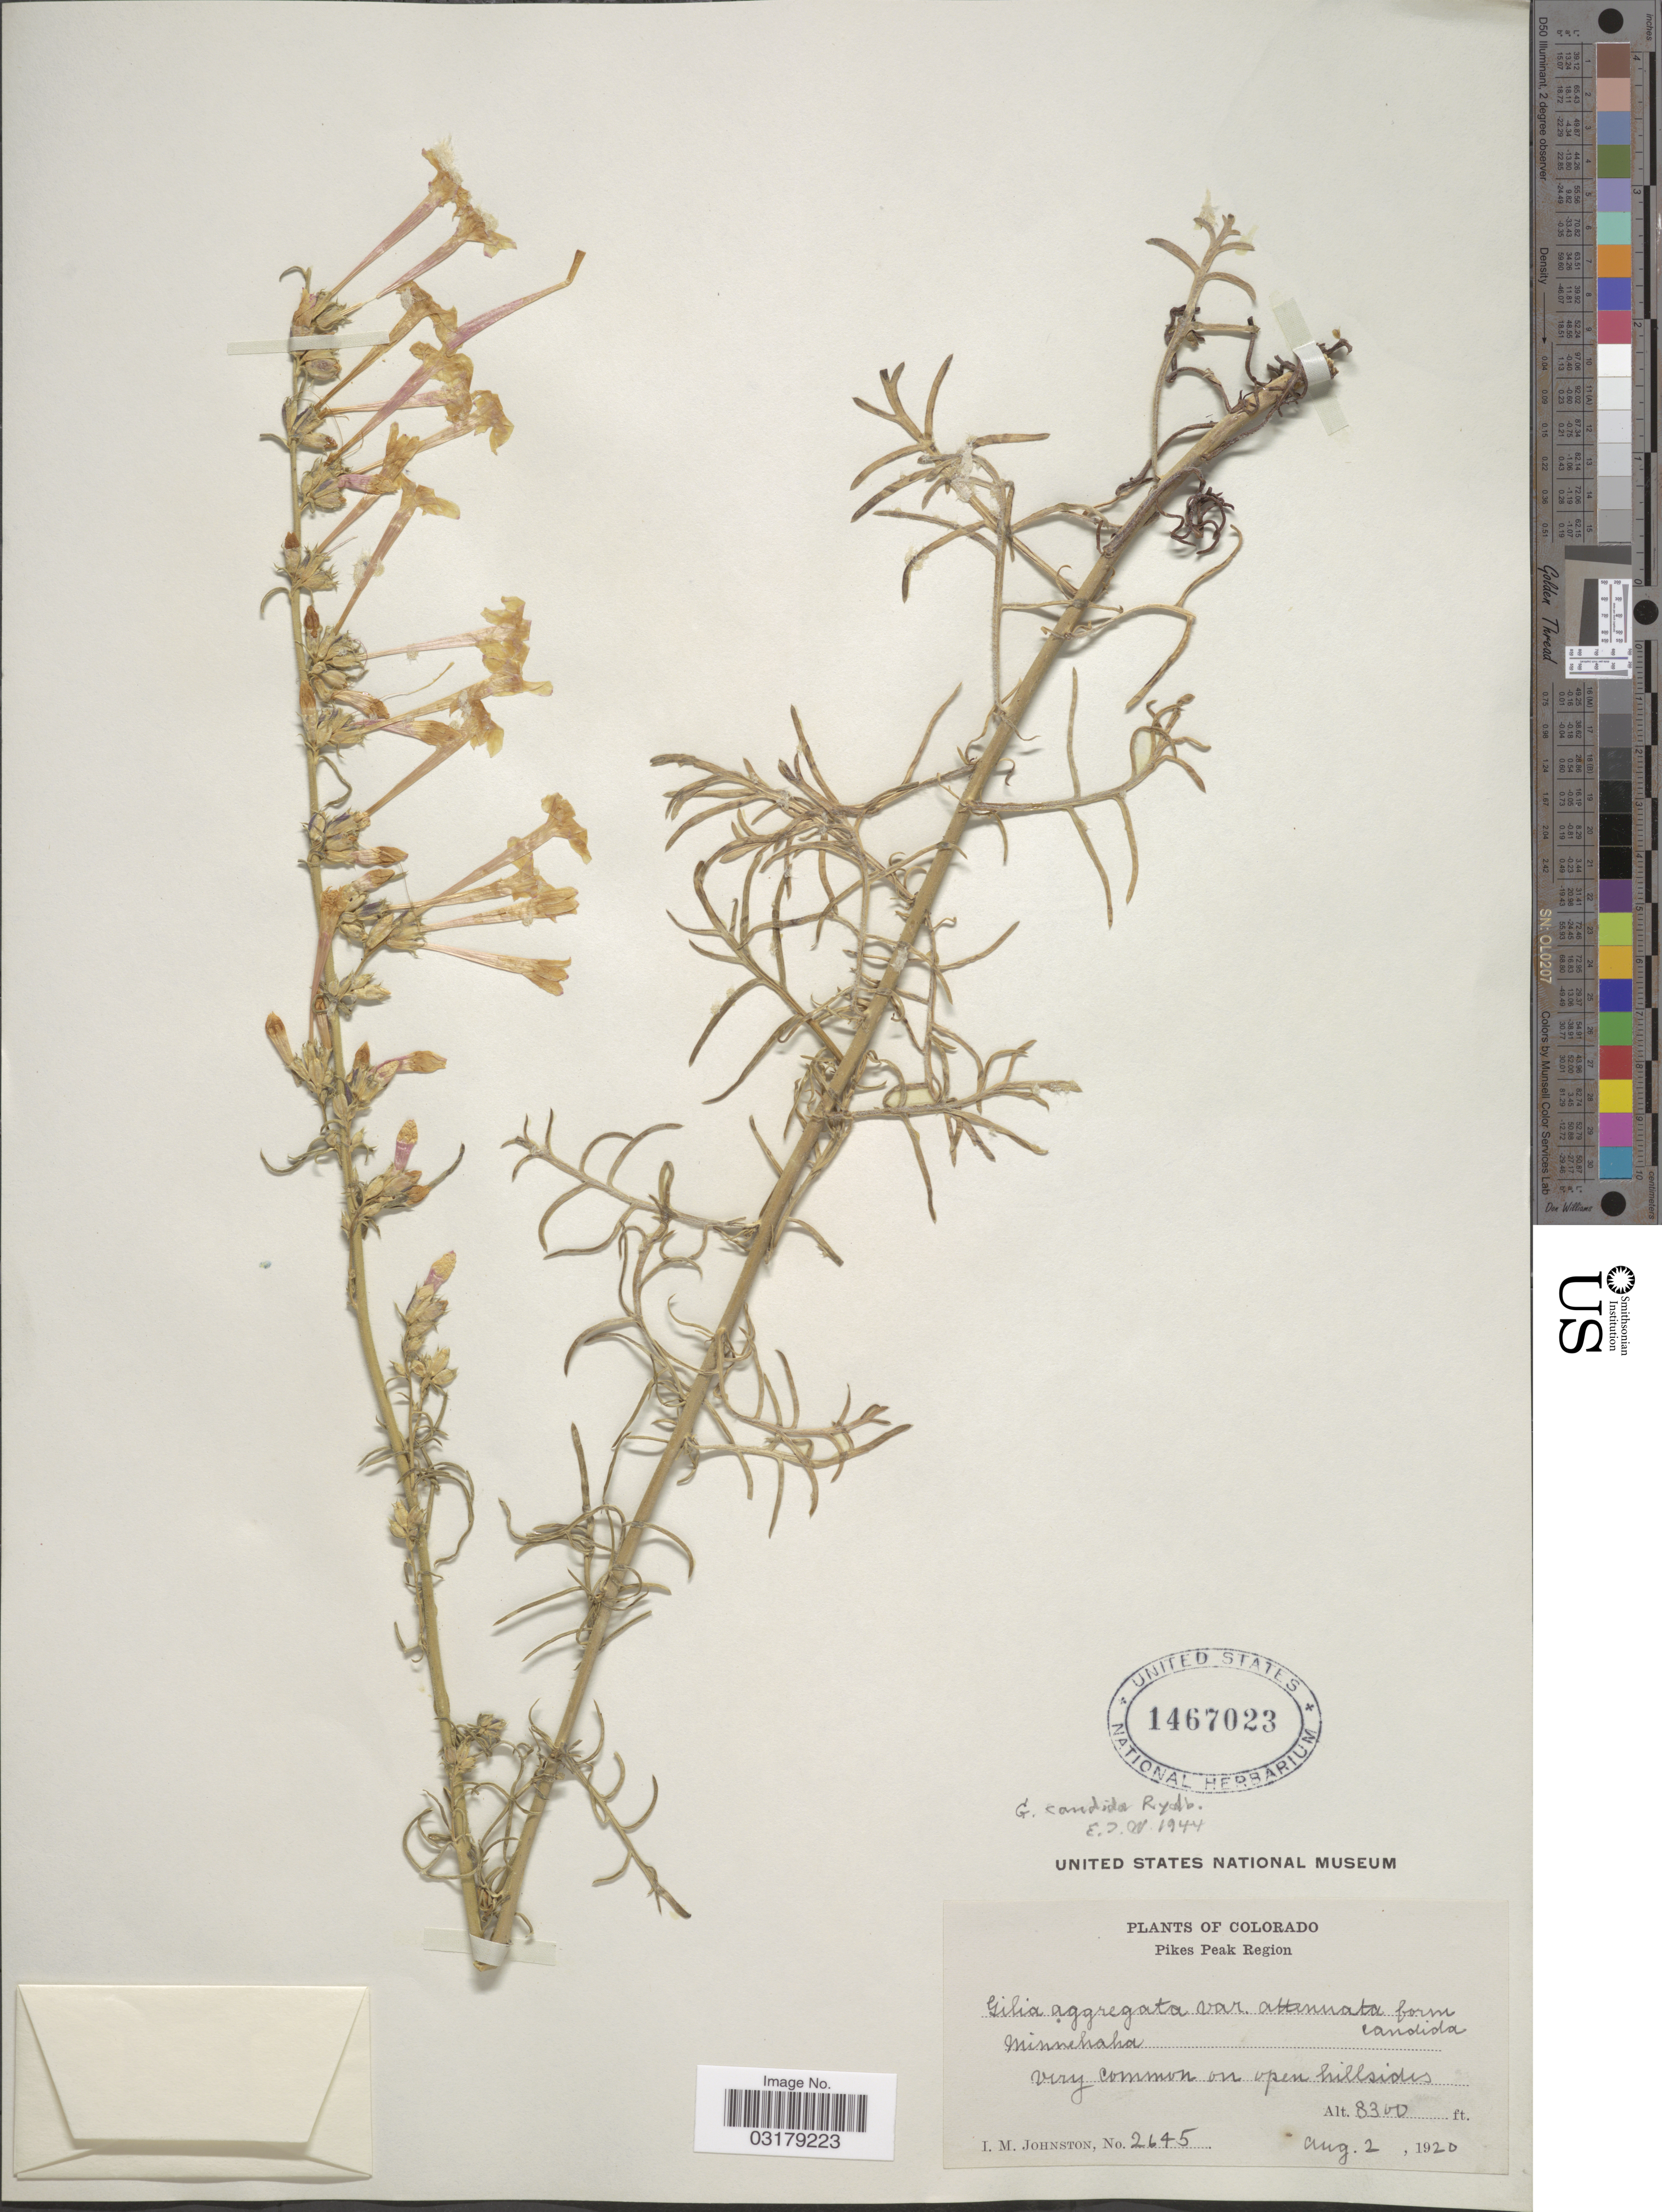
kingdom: Plantae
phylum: Tracheophyta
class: Magnoliopsida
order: Ericales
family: Polemoniaceae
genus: Ipomopsis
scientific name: Ipomopsis aggregata subsp. candida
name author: (Rydb.) V.E. Grant & A.D. Grant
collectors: I.M. Johnston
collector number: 2645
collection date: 1920-08-02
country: United States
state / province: Colorado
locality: Pikes Peak Region. Minnehaha.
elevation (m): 2530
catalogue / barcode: US 1467023